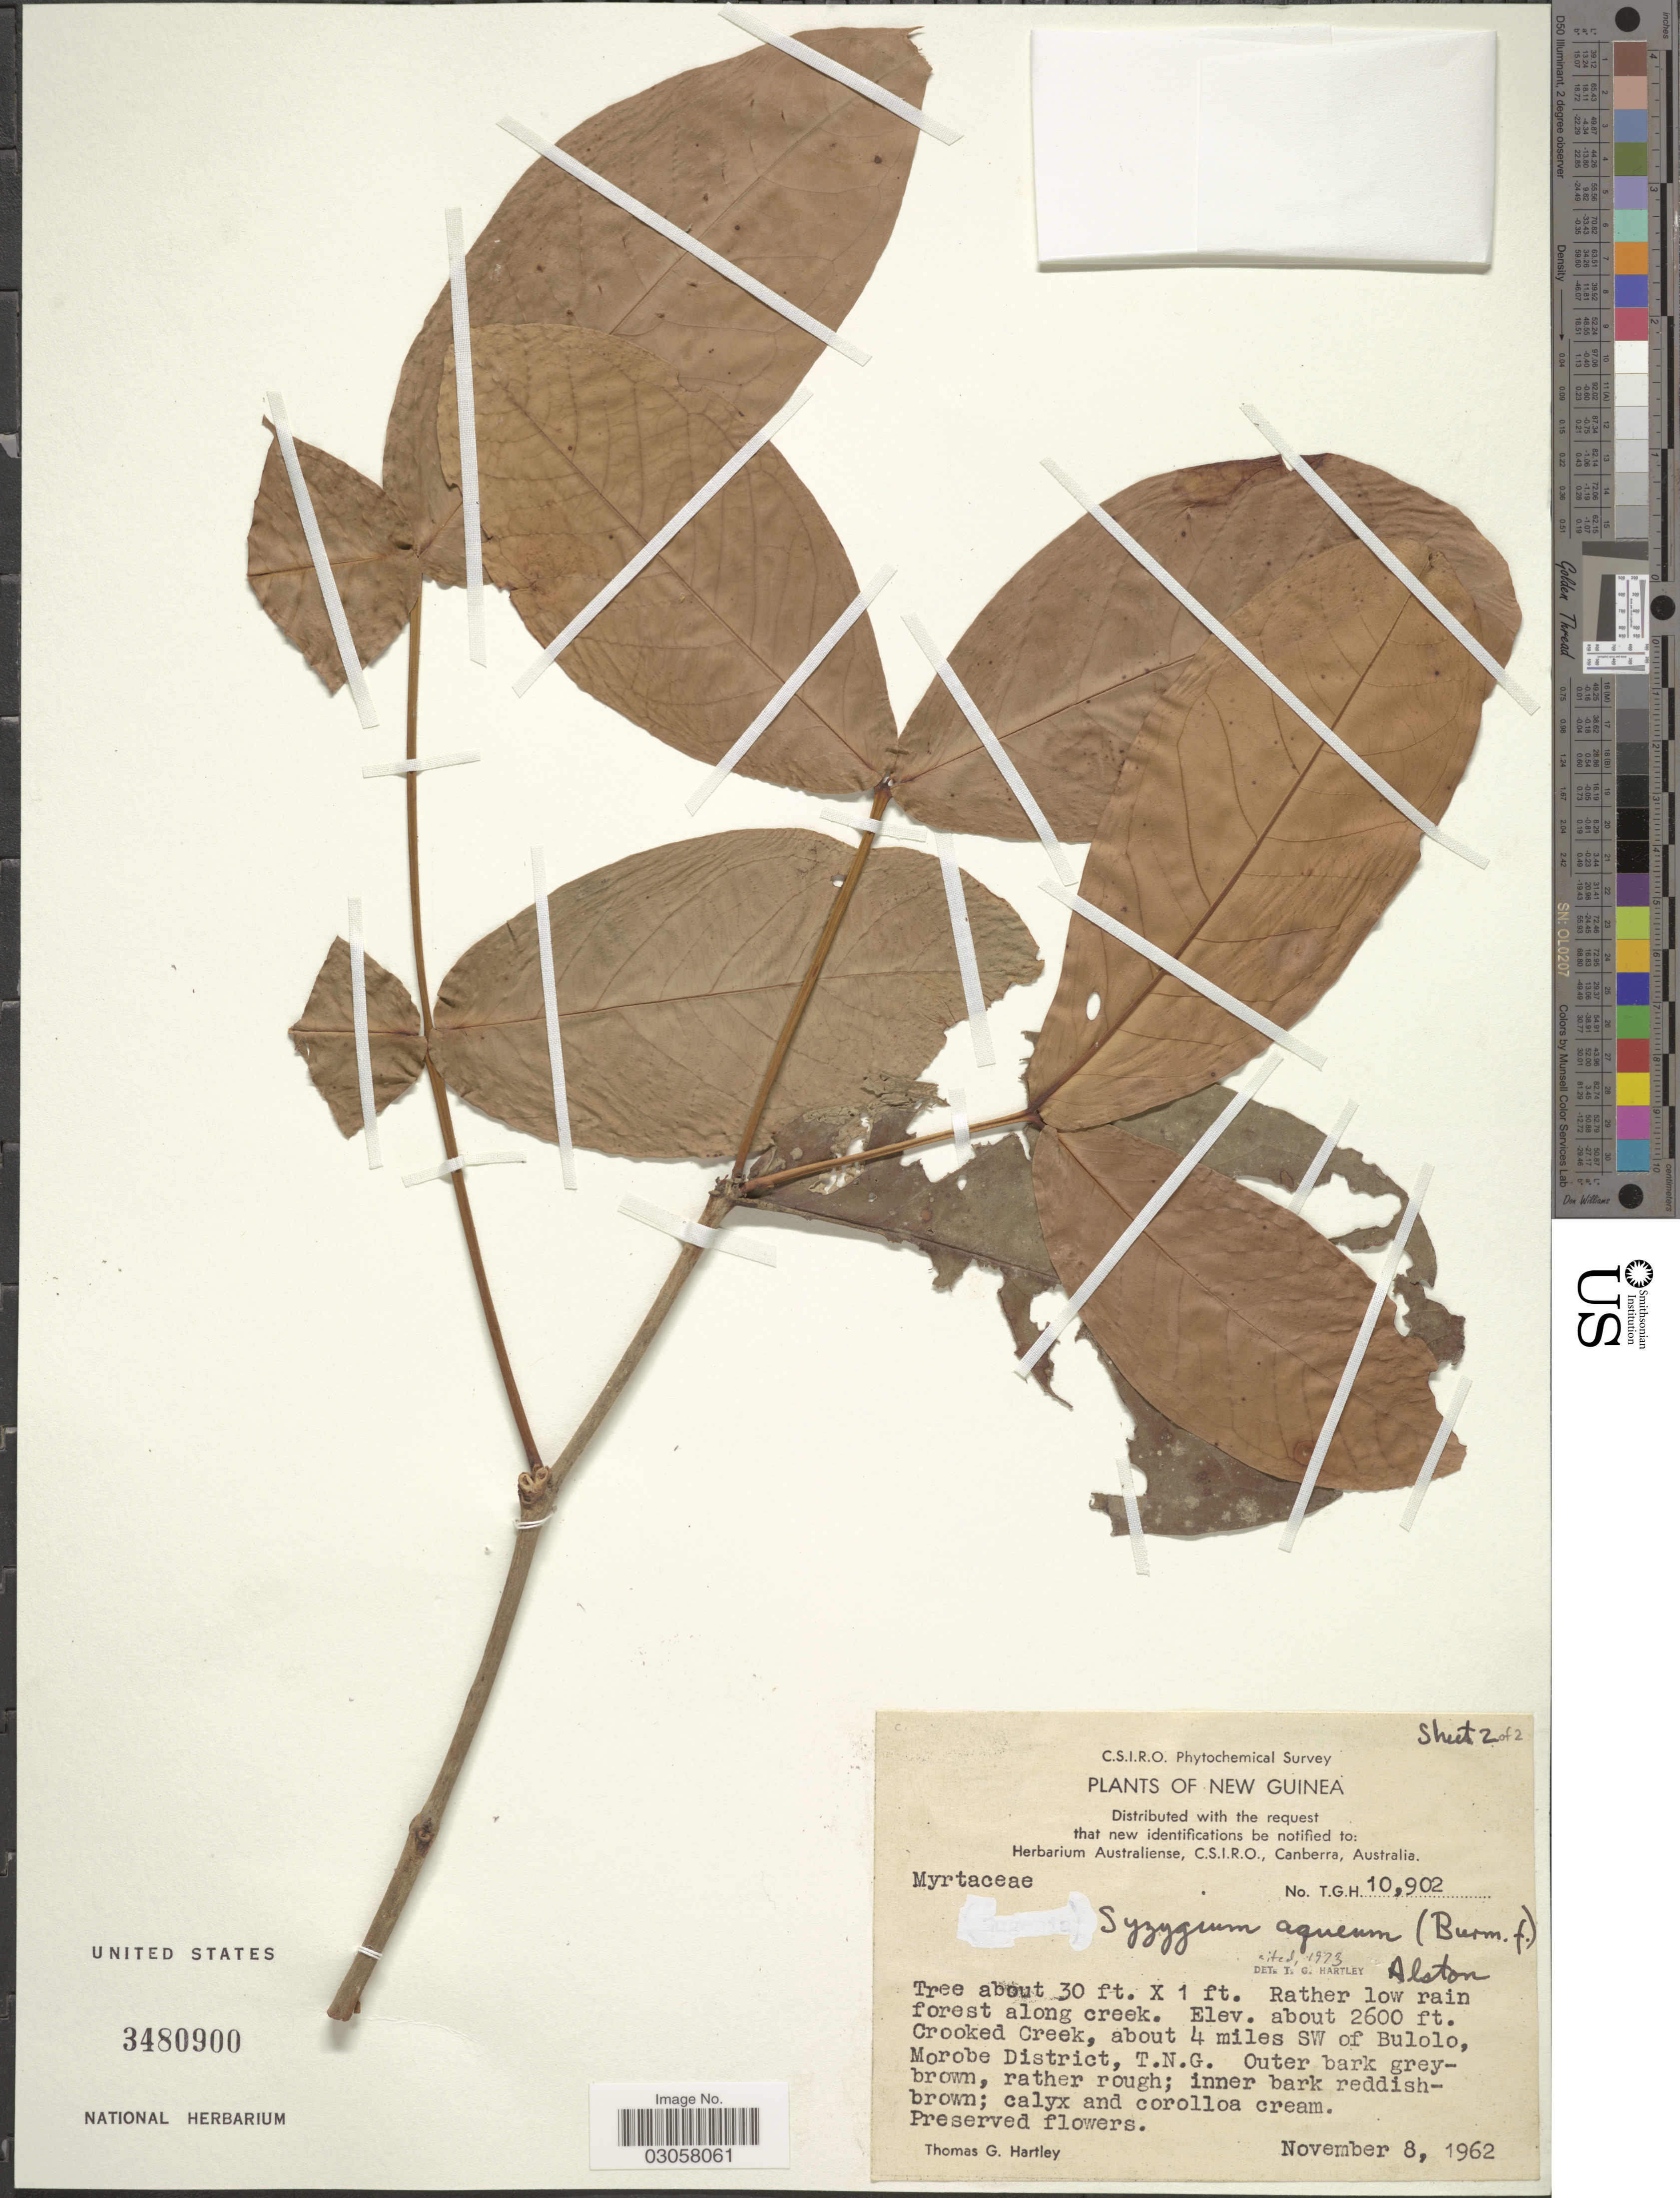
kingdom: Plantae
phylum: Tracheophyta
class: Magnoliopsida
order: Myrtales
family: Myrtaceae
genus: Syzygium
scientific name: Syzygium aqueum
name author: (Burm. f.) Altson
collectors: T. G. Hartley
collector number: T.G.H. 10902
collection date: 1962-11-08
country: Papua New Guinea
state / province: Morobe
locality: New Guinea. Crooked Creek, about 4 miles SW of Bulolo, Morobe District, T.N.G.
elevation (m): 792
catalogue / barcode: US 3480900